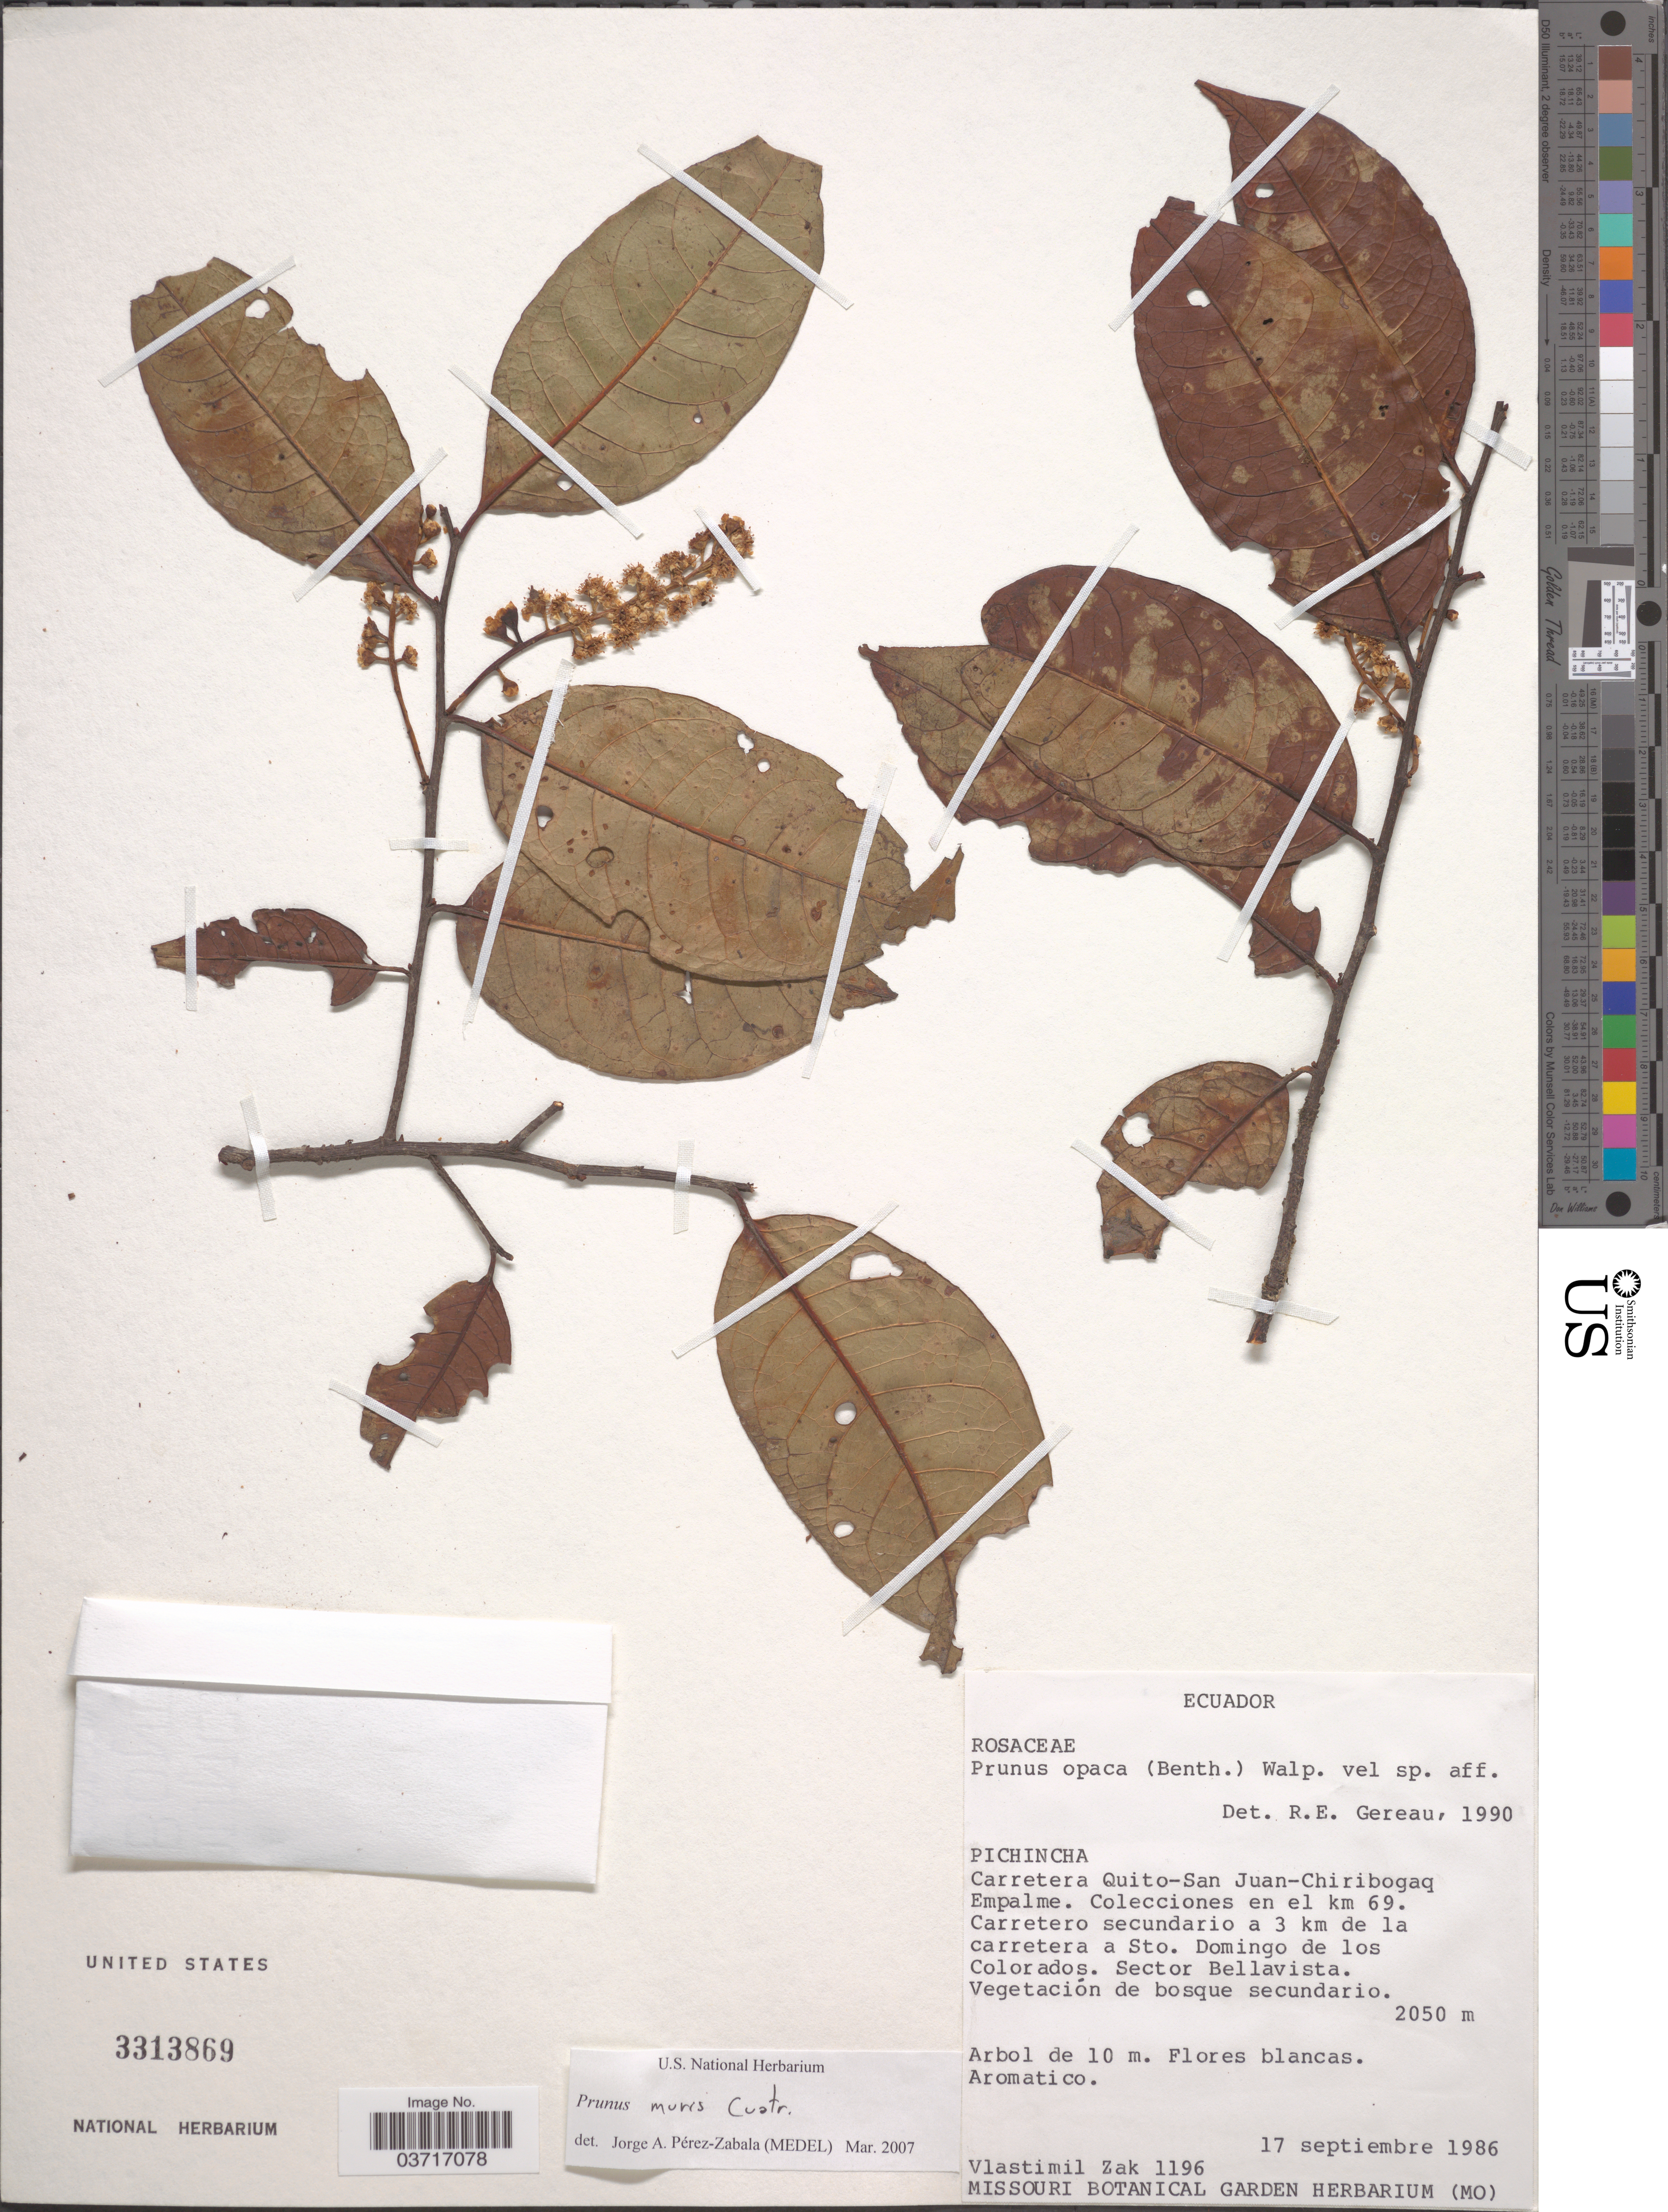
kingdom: Plantae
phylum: Tracheophyta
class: Magnoliopsida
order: Rosales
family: Rosaceae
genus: Prunus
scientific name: Prunus muris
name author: Cuatrec.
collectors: V. Zak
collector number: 1196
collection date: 1986-09-17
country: Ecuador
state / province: Pichincha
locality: Carretera Quito-San Juan-Chiribogaq Empalme. Km 69. Carretero secundario a 3 km de la carretera a Sto. Domingo de los Colorados. Sector Bellavista.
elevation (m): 2050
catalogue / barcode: US 3313869